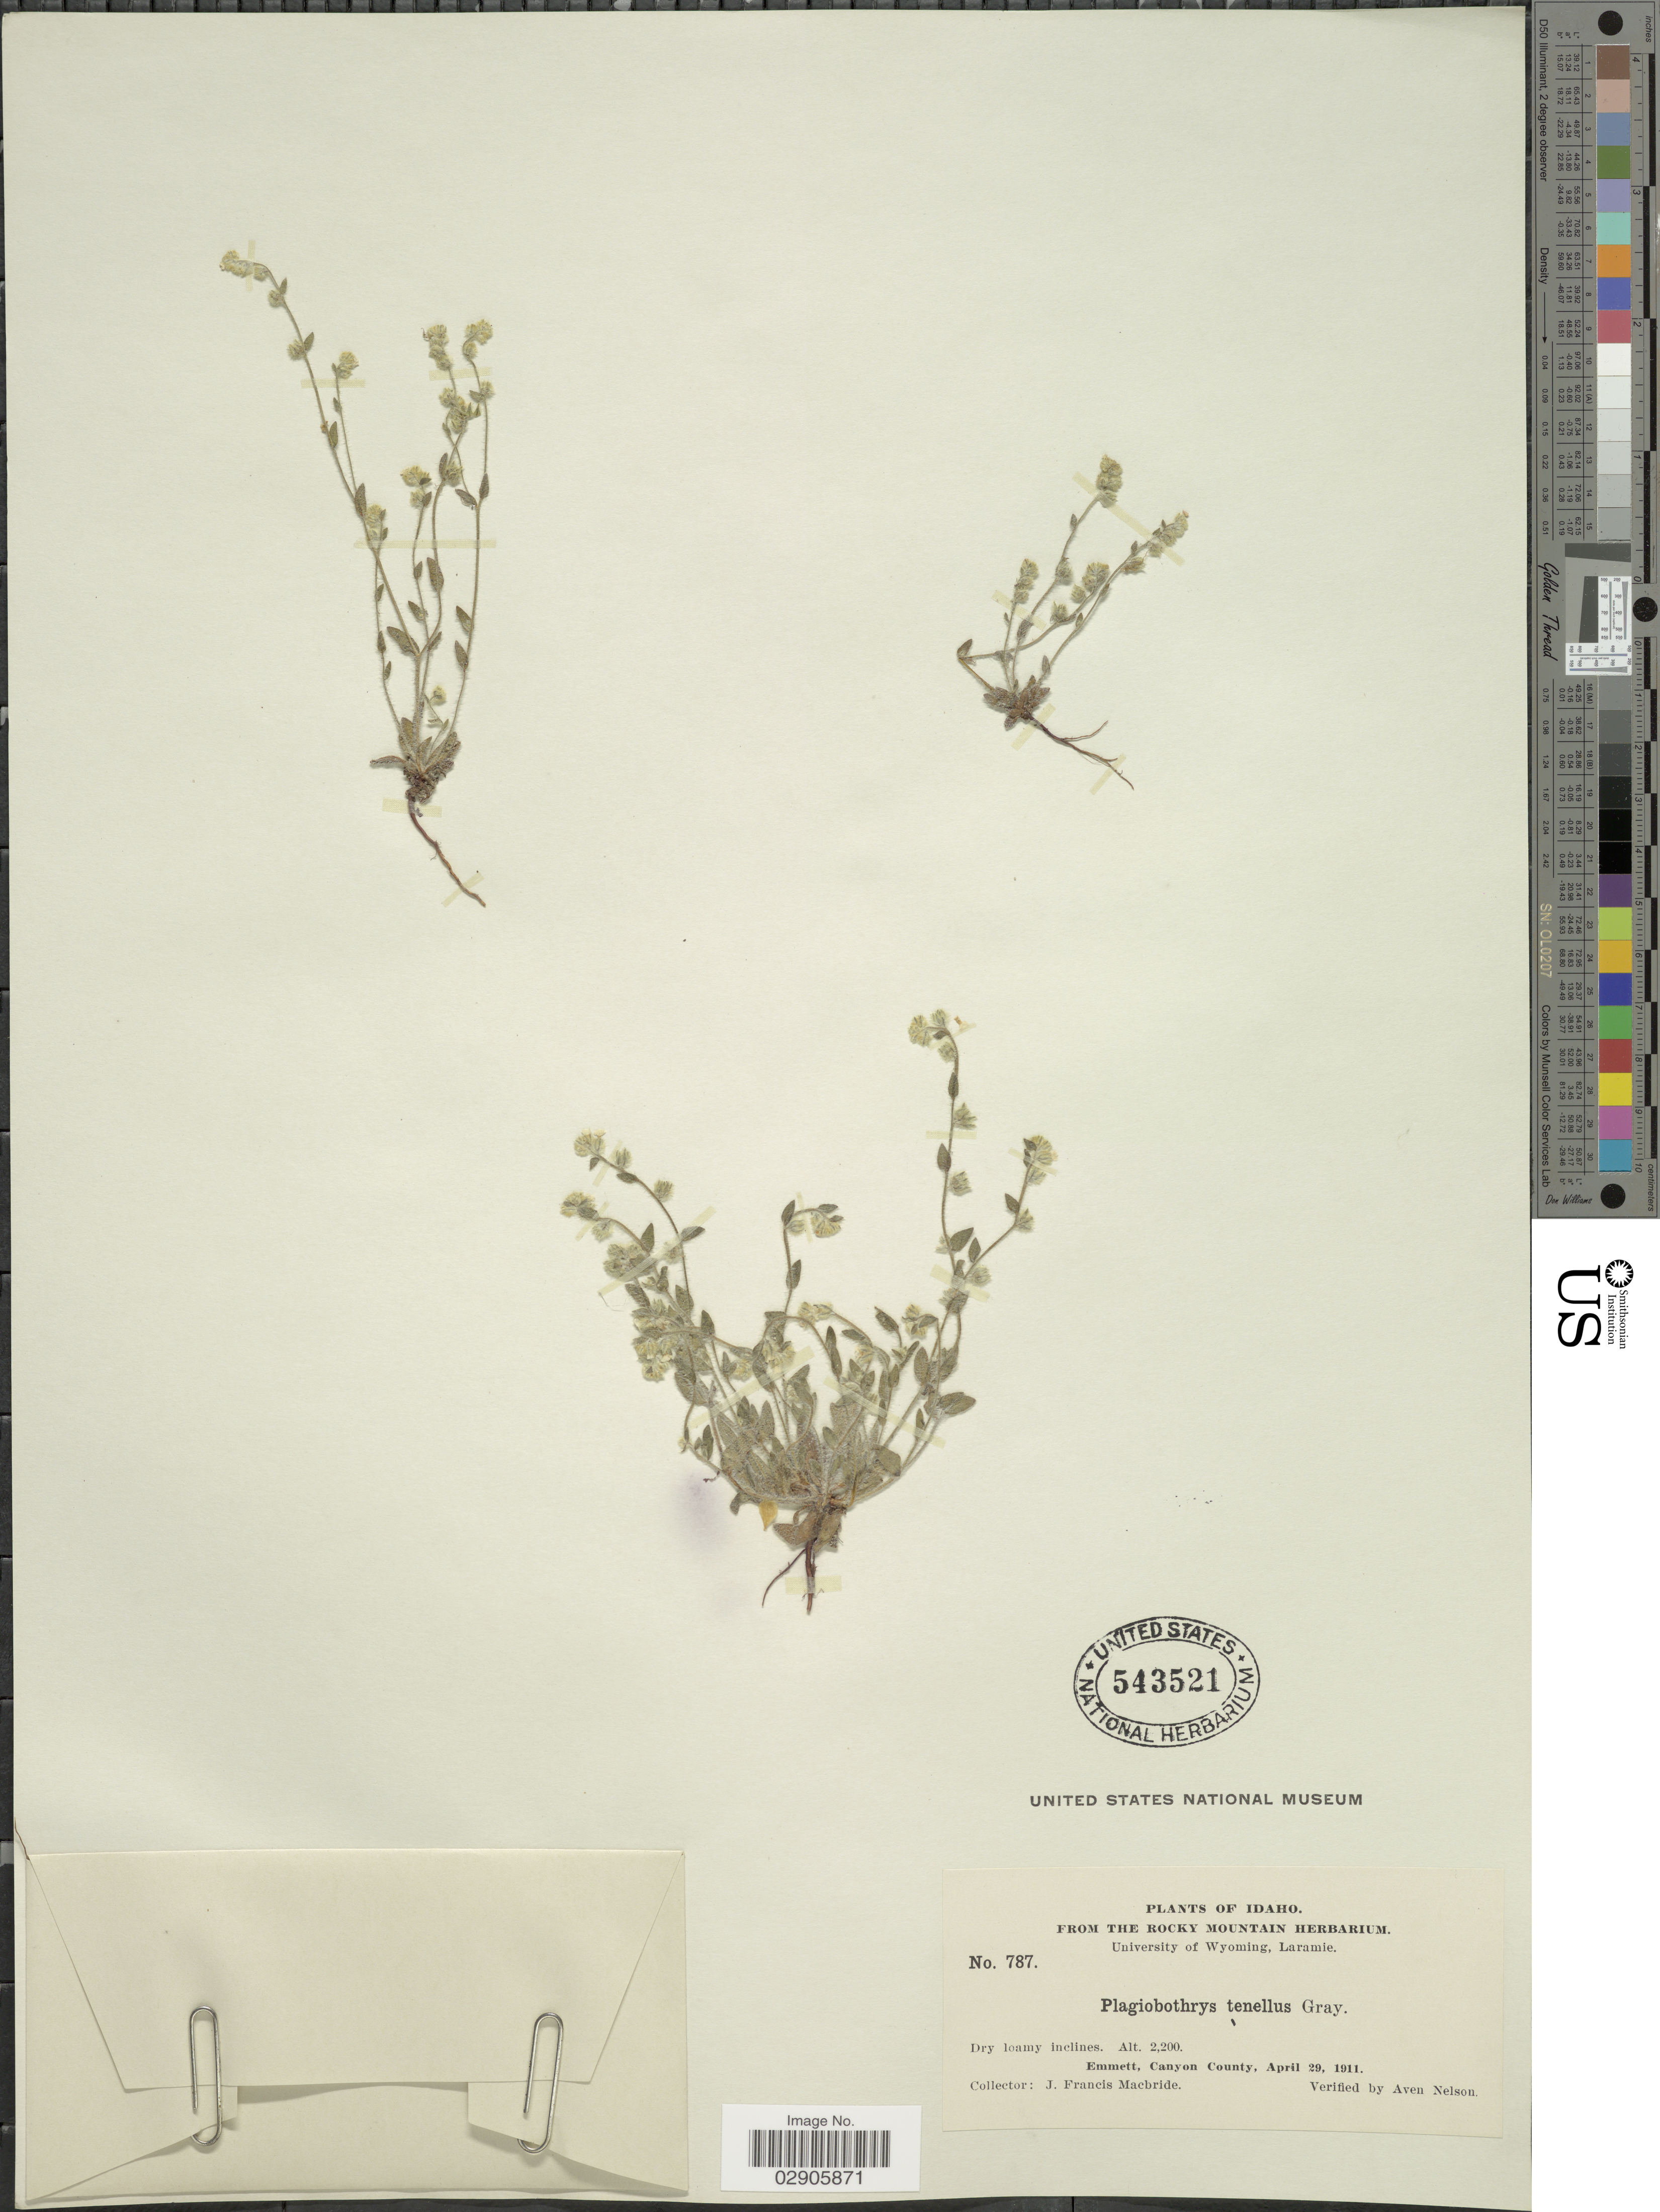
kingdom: Plantae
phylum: Tracheophyta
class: Magnoliopsida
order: Boraginales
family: Boraginaceae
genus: Plagiobothrys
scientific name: Plagiobothrys tenellus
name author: (Nutt.) A. Gray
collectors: J. F. Macbride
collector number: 787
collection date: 1911-04-29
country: United States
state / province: Idaho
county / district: Canyon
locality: Emmett.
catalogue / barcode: US 543521